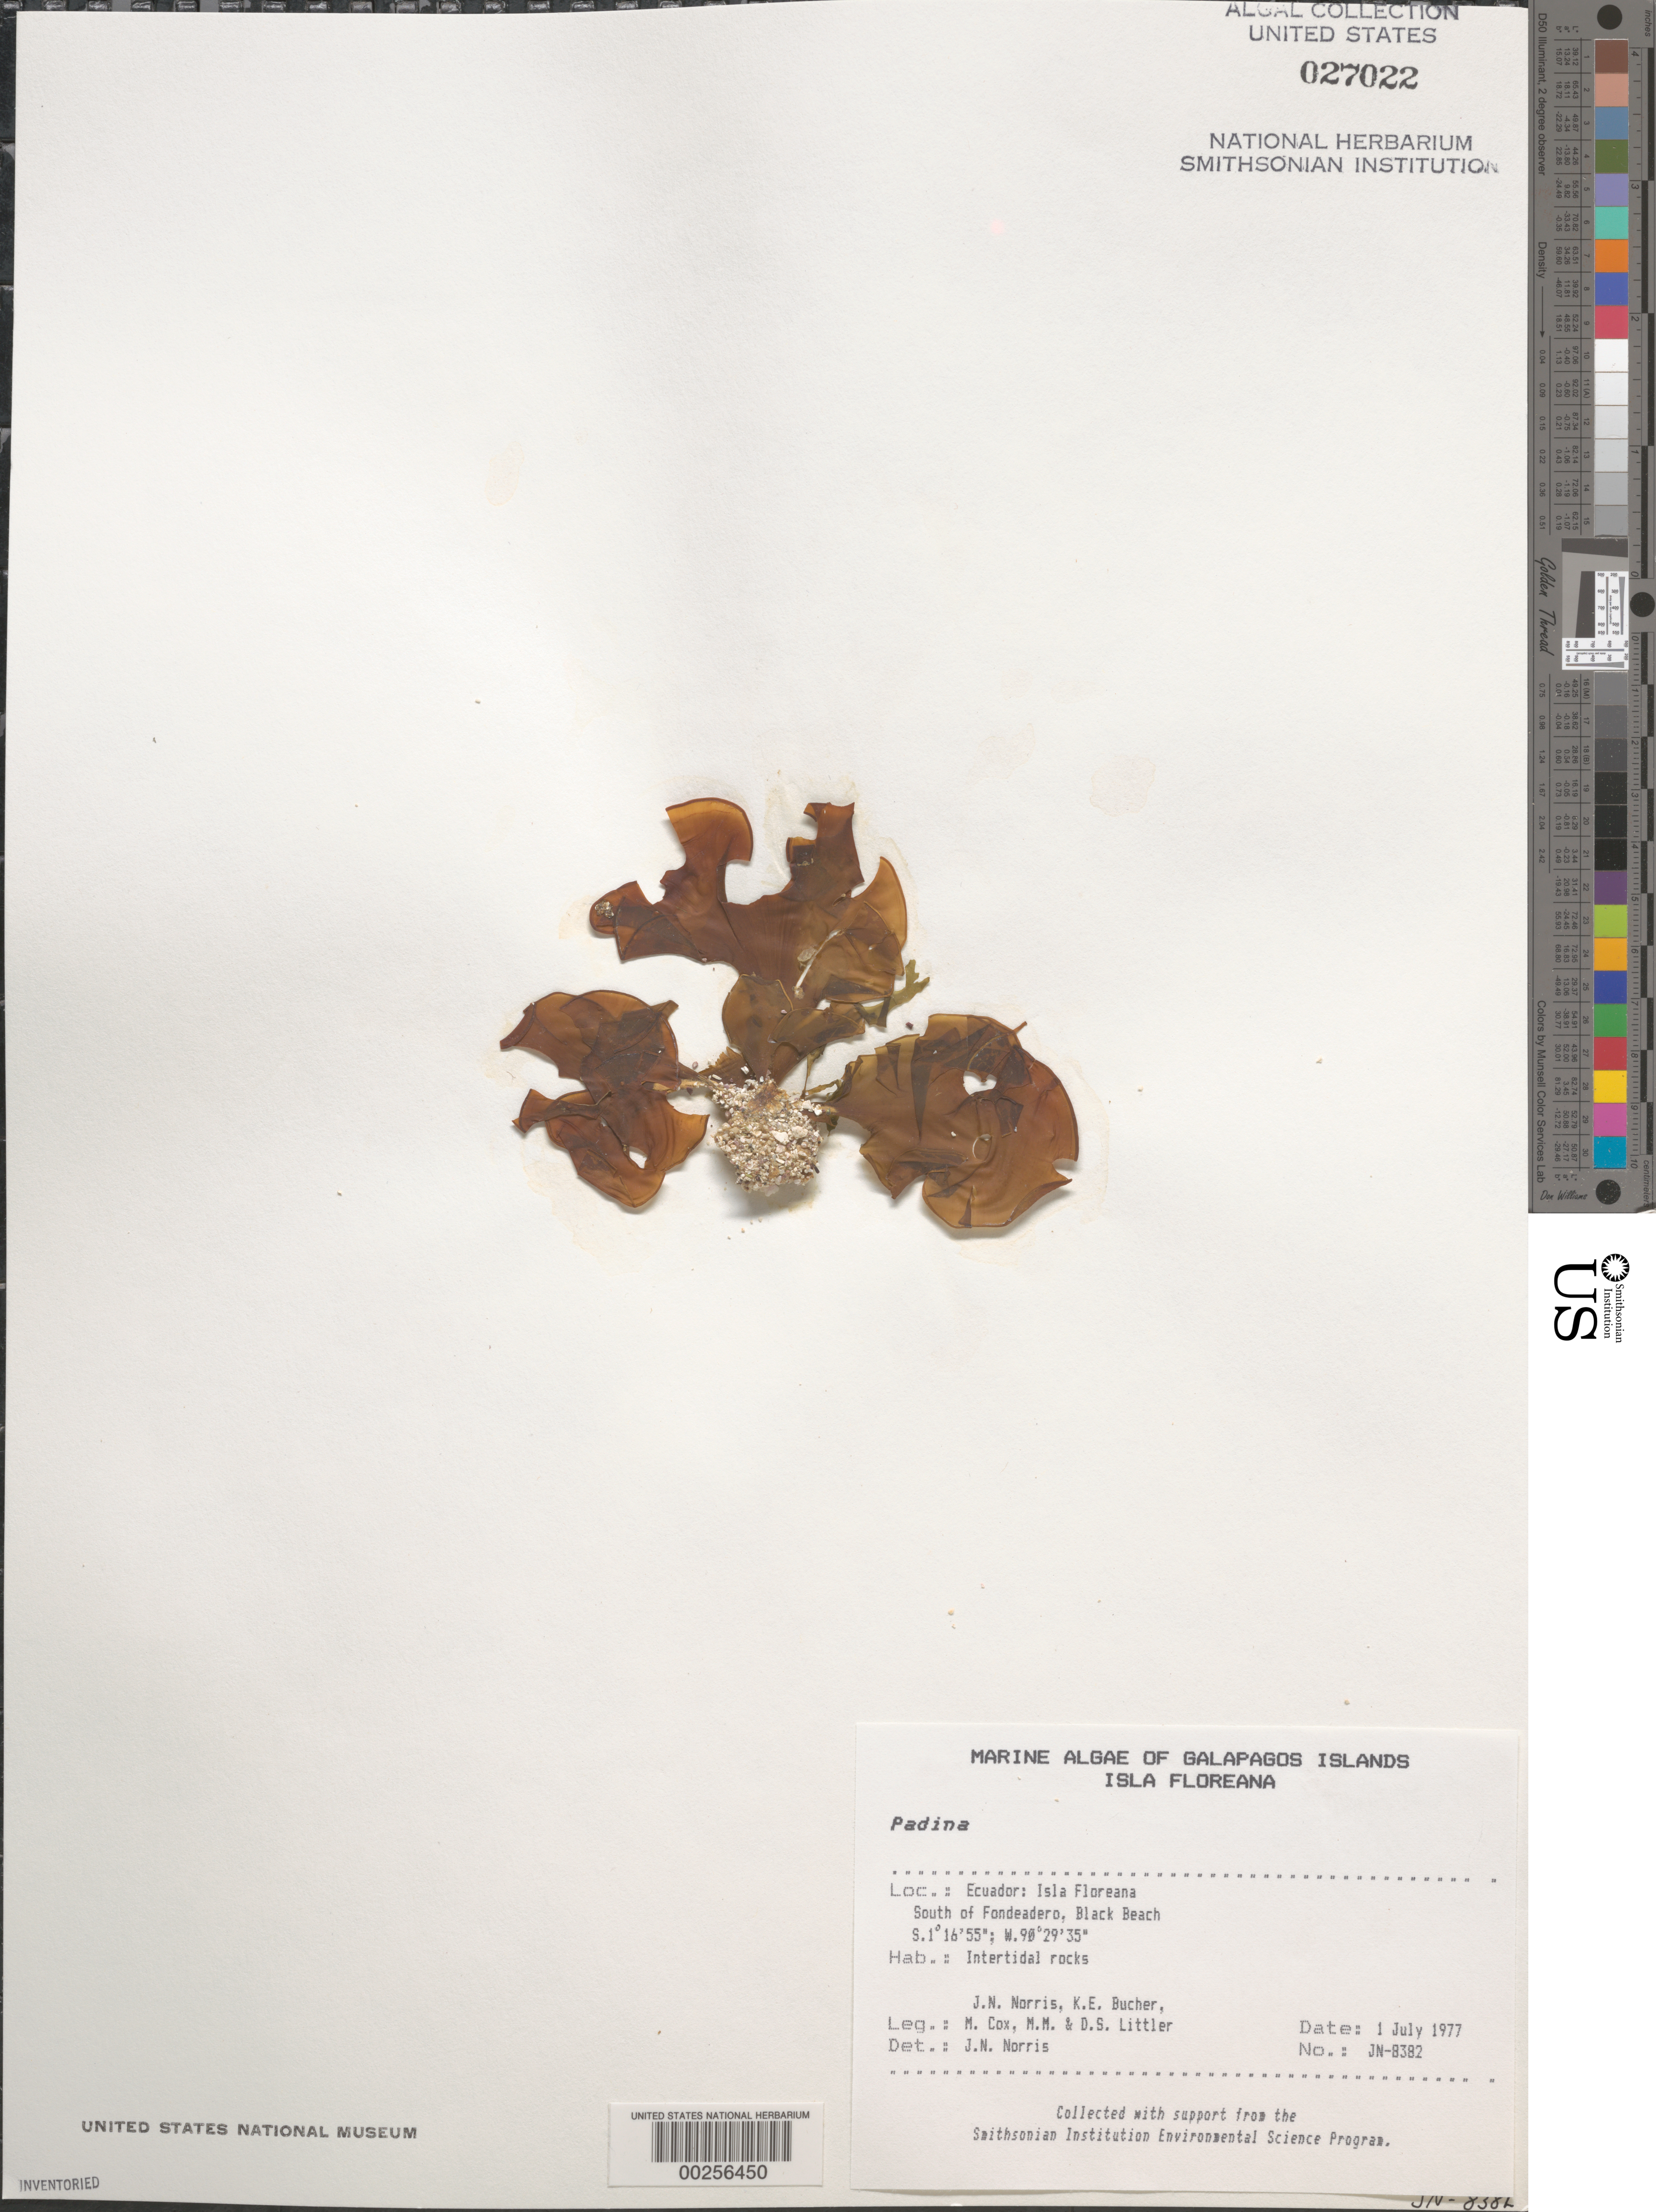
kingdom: Chromista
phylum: Ochrophyta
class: Phaeophyceae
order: Dictyotales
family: Dictyotaceae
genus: Padina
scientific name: Padina sp.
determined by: Norris, James N.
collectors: J. N. Norris, K. E. Bucher, M. Cox, M. M. Littler & D. S. Littler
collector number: JN-8382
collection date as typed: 01 Jul 1977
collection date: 1977-07-01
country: Ecuador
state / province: Colón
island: Floreana [Charles, Santa Maria]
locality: Black Beach south of Fondeadero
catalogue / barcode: US 27022